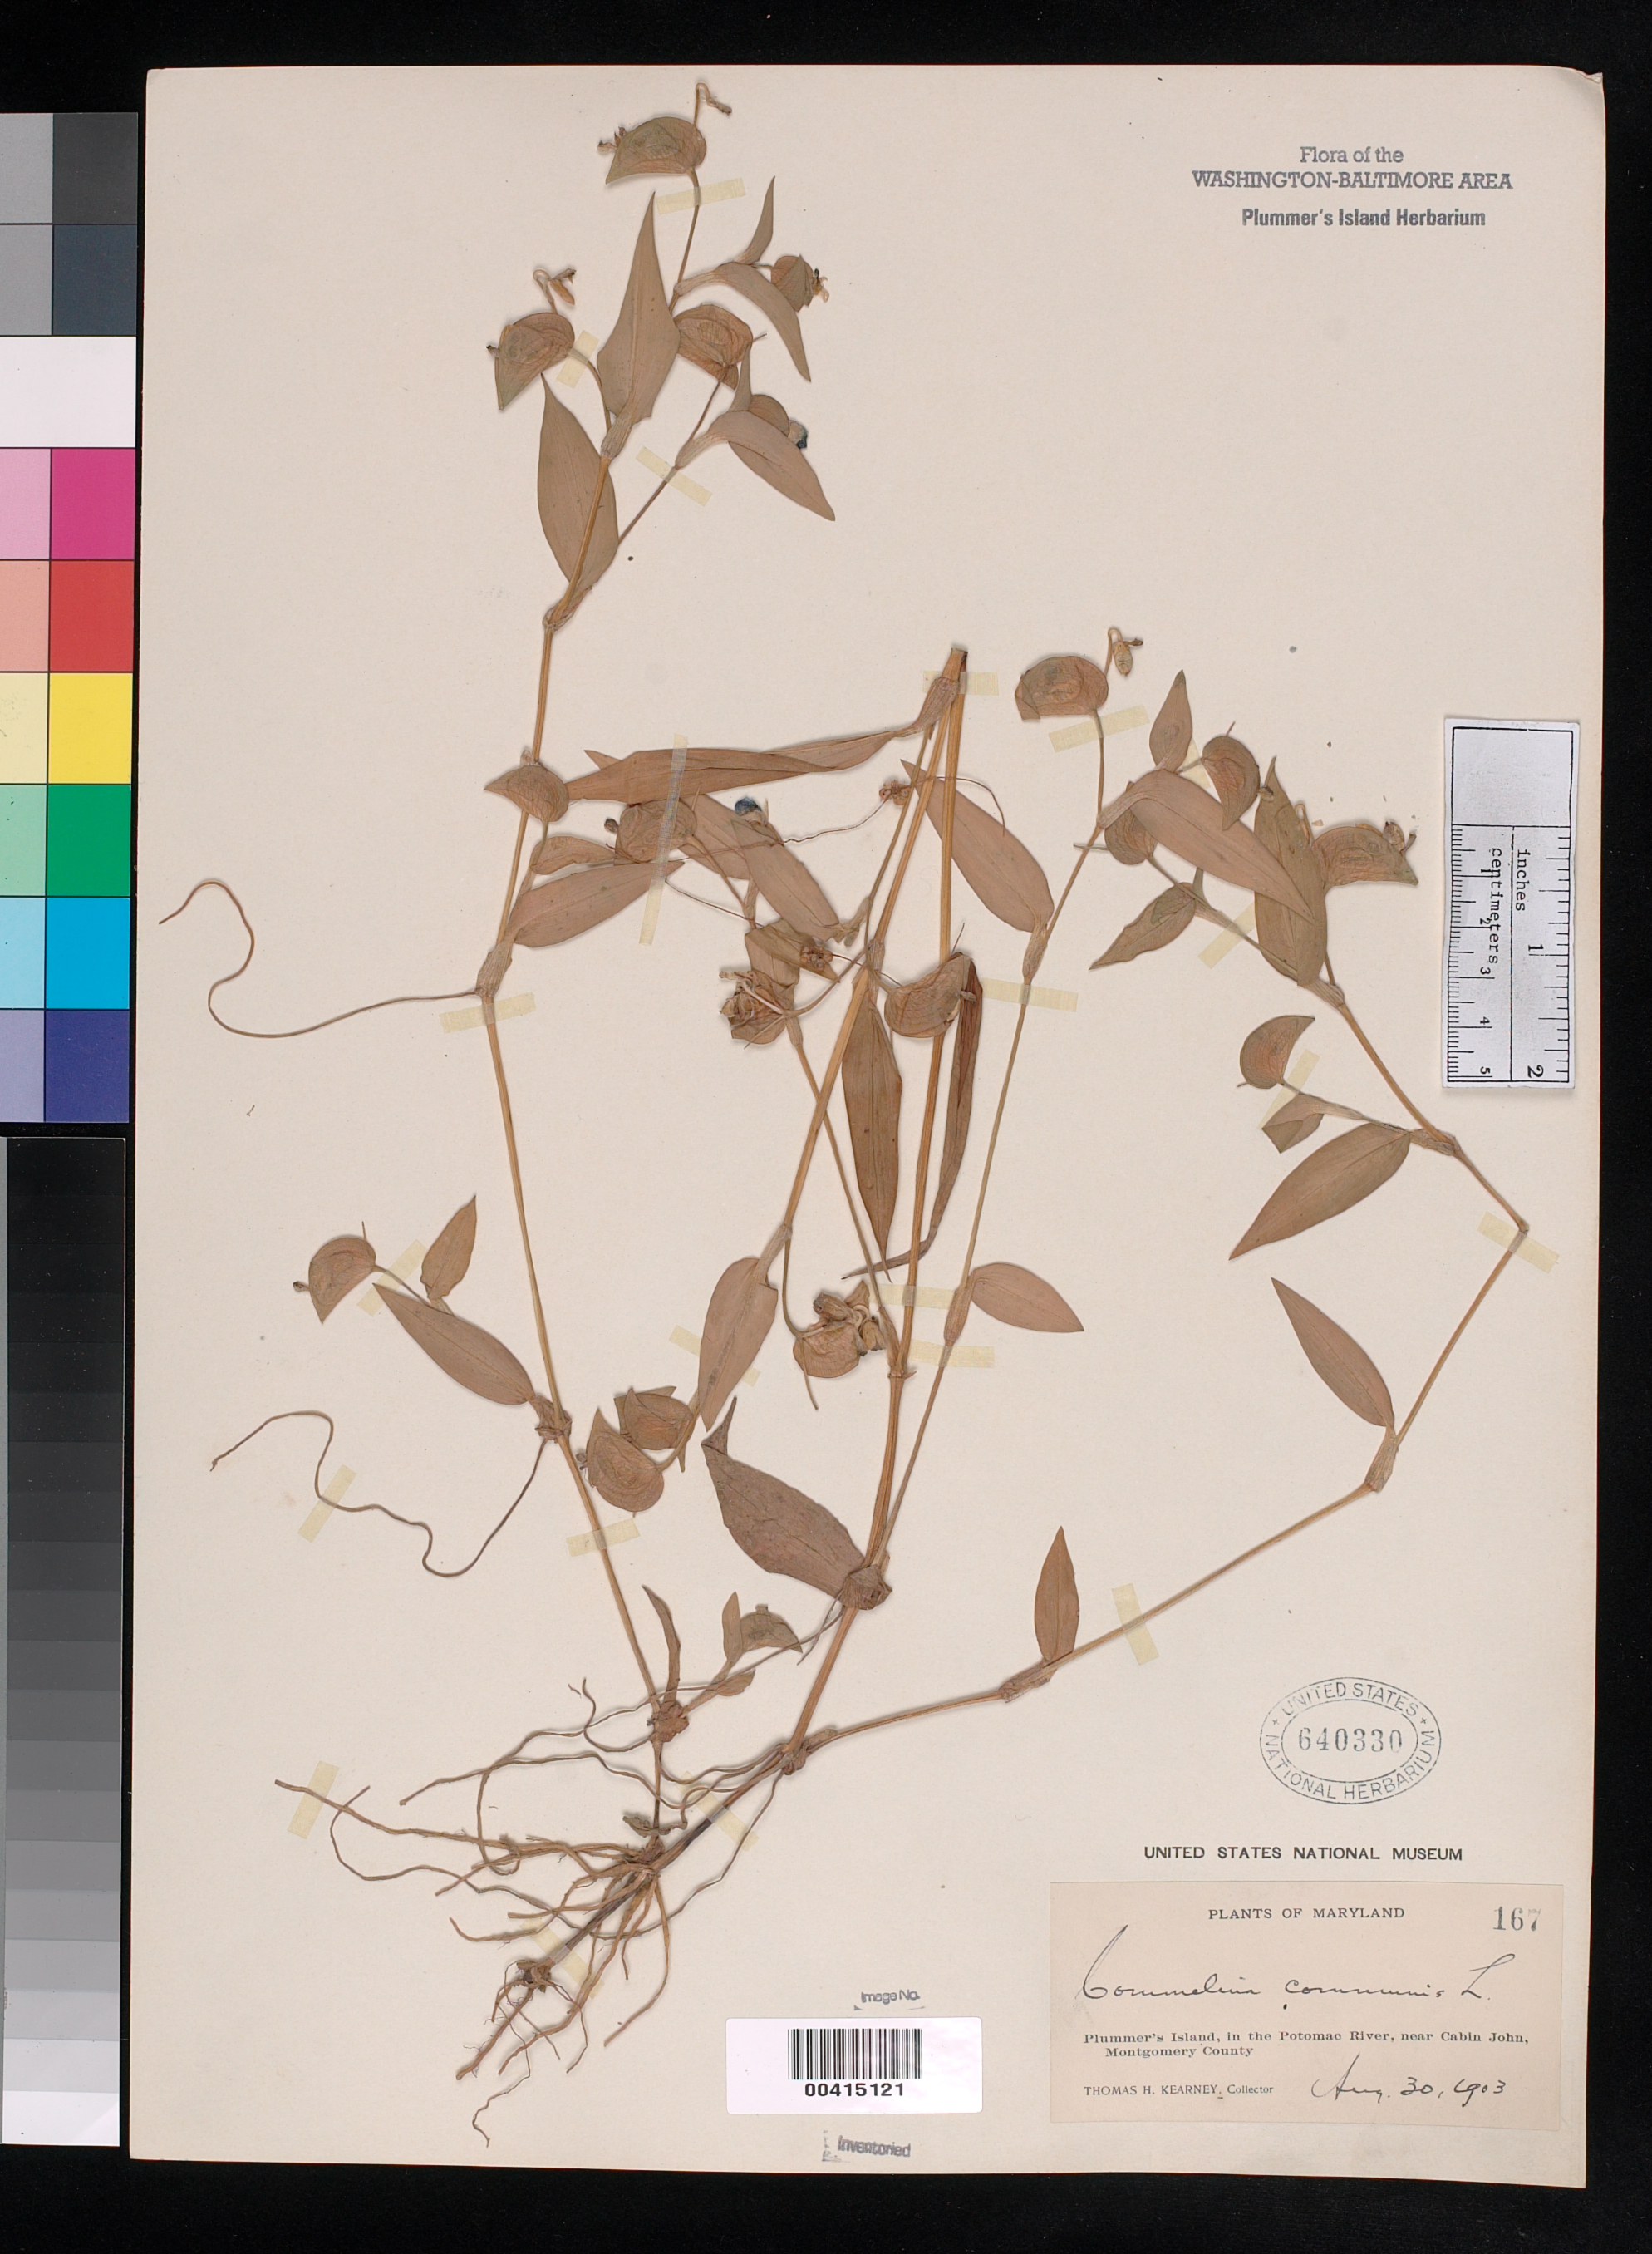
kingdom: Plantae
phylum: Tracheophyta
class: Liliopsida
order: Commelinales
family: Commelinaceae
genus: Commelina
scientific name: Commelina communis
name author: L.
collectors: T. H. Kearney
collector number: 167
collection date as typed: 30 Aug 1903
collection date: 1903-08-30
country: United States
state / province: Maryland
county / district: Montgomery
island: Plummers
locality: Plummer's Island C. & O. Canal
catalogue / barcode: US 640330